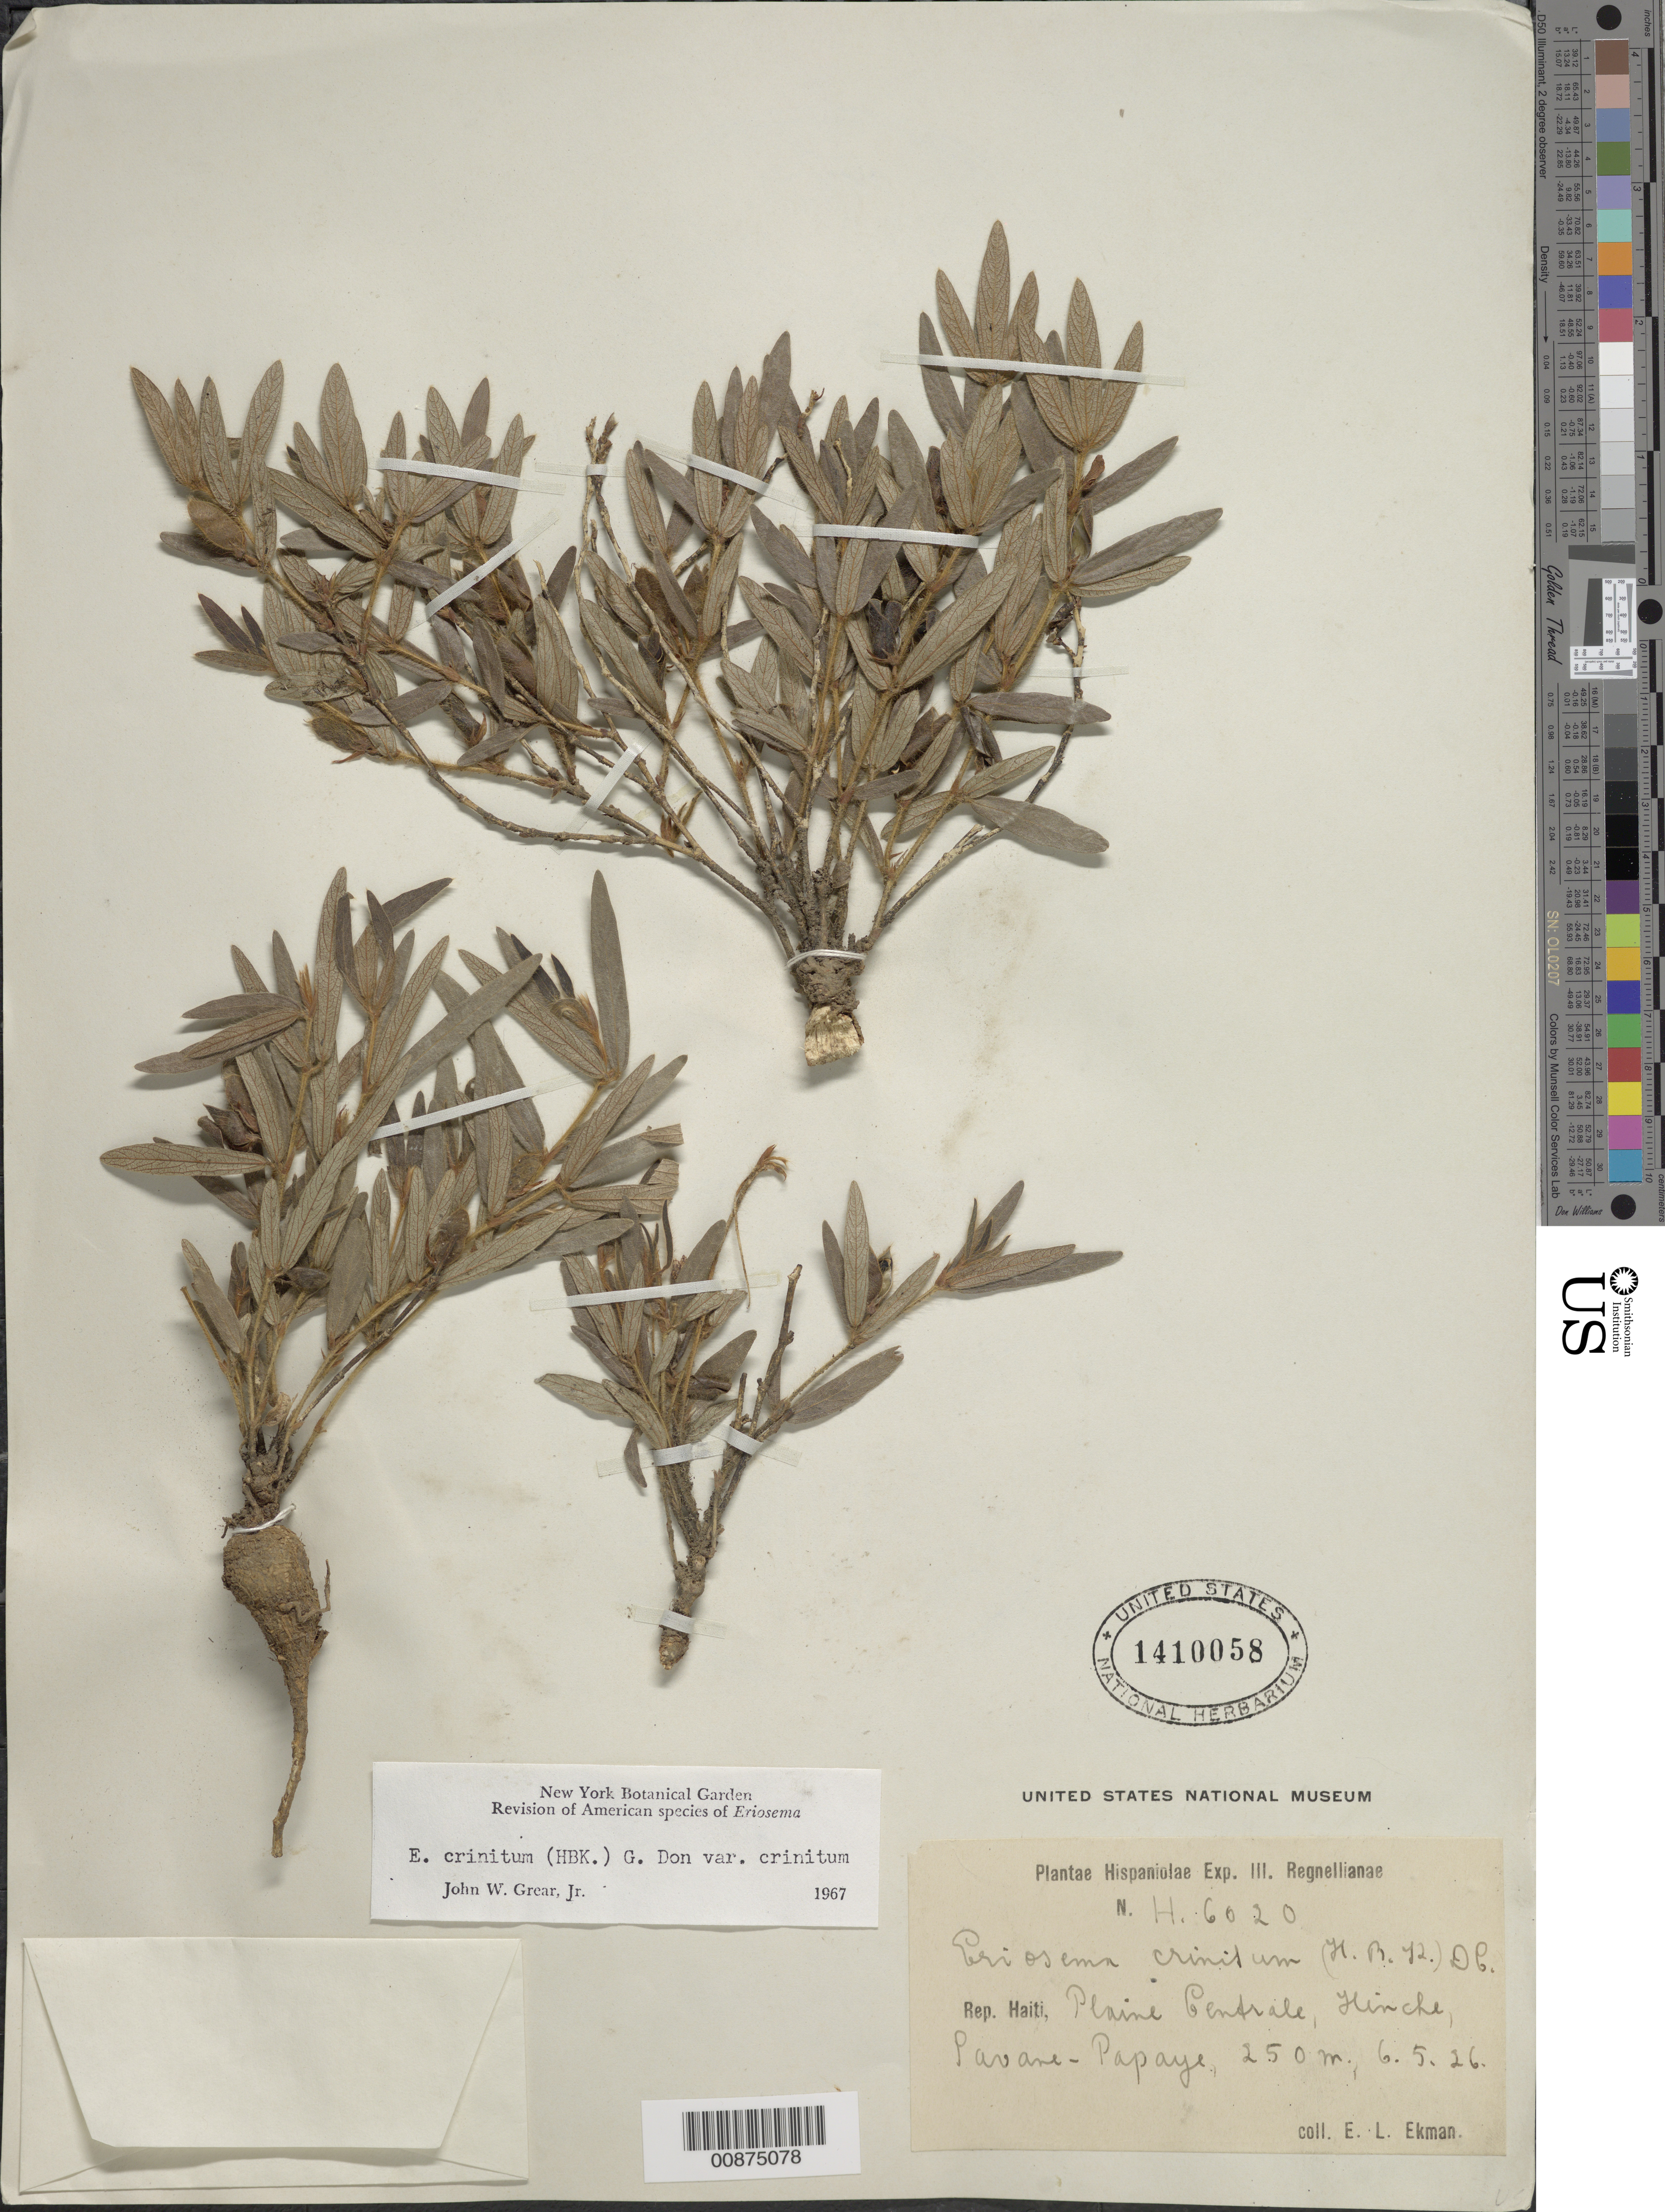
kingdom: Plantae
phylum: Tracheophyta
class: Magnoliopsida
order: Fabales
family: Fabaceae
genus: Eriosema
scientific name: Eriosema crinitum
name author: (Kunth) G. Don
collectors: E. L. Ekman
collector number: H 6020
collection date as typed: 06 May 1926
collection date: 1926-05-06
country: Haiti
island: Hispaniola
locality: Plaine Centrale, Hinche, Savane-Papaye.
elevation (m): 250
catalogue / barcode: US 1410058